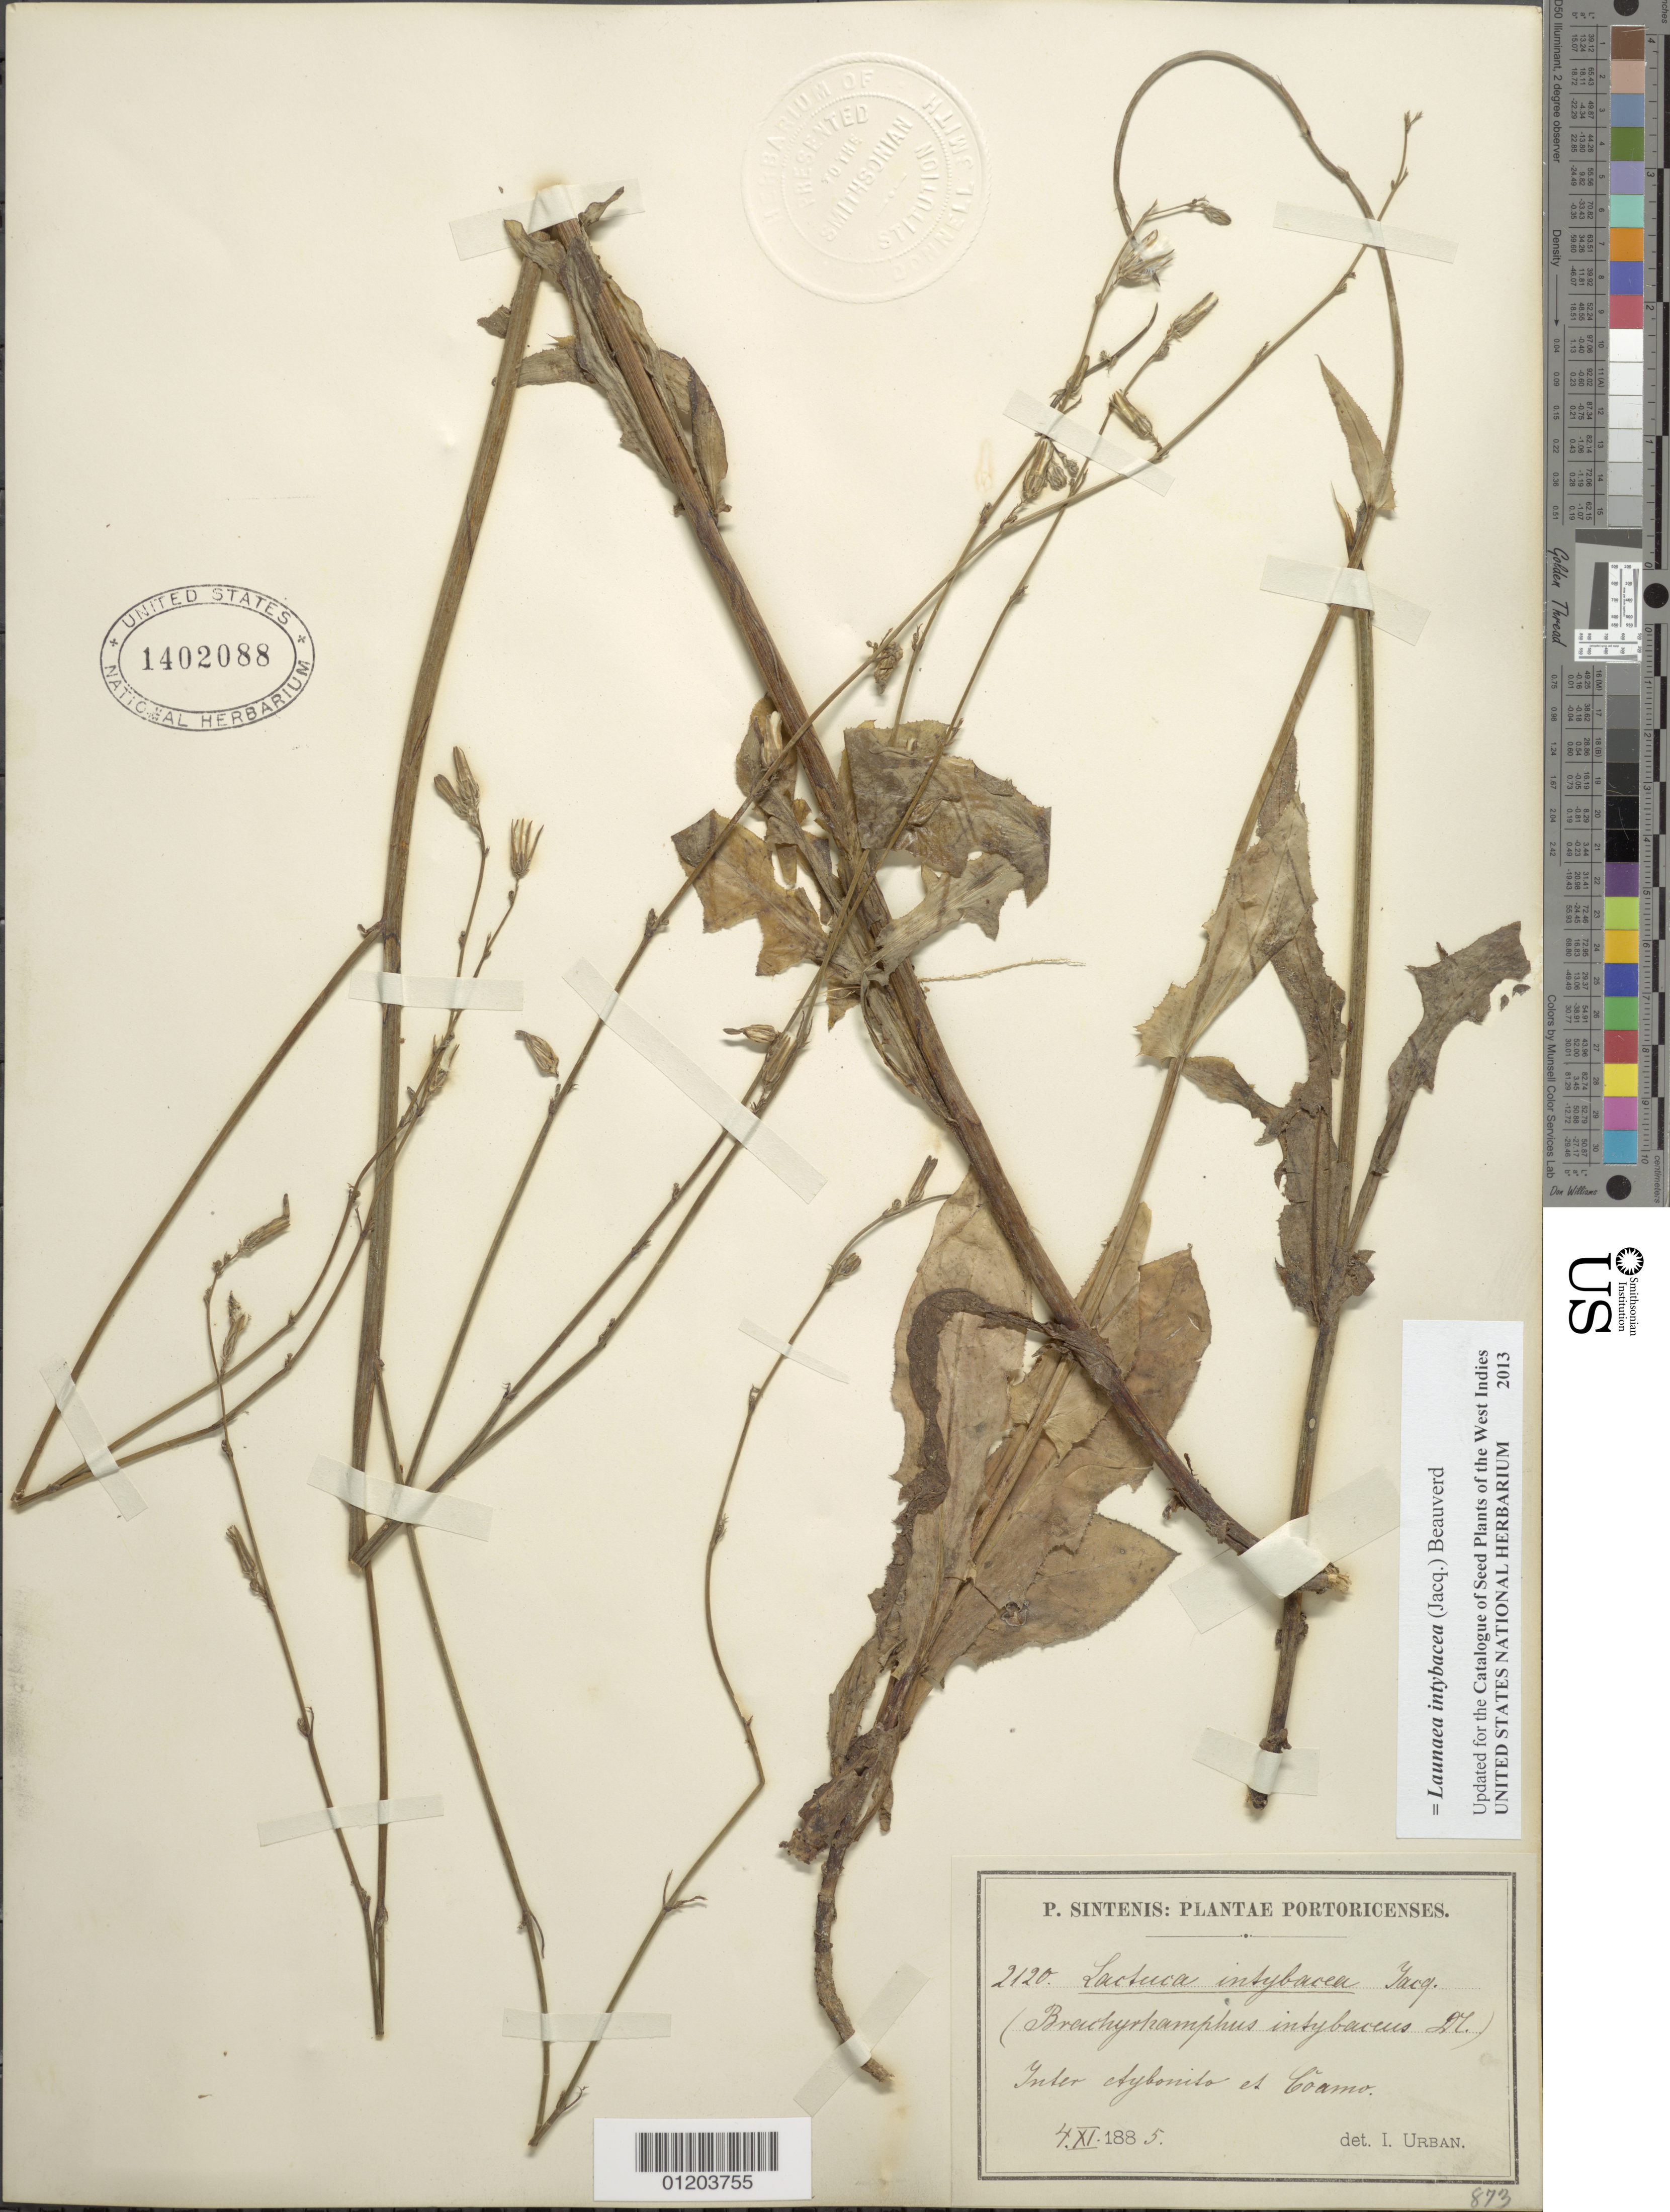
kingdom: Plantae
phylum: Tracheophyta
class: Magnoliopsida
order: Asterales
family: Asteraceae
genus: Launaea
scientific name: Launaea intybacea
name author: (Jacq.) Beauverd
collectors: P. Sintenis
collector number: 2120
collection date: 1885-11-04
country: Puerto Rico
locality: Inter Aybonito et Coamo.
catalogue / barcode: US 1402088